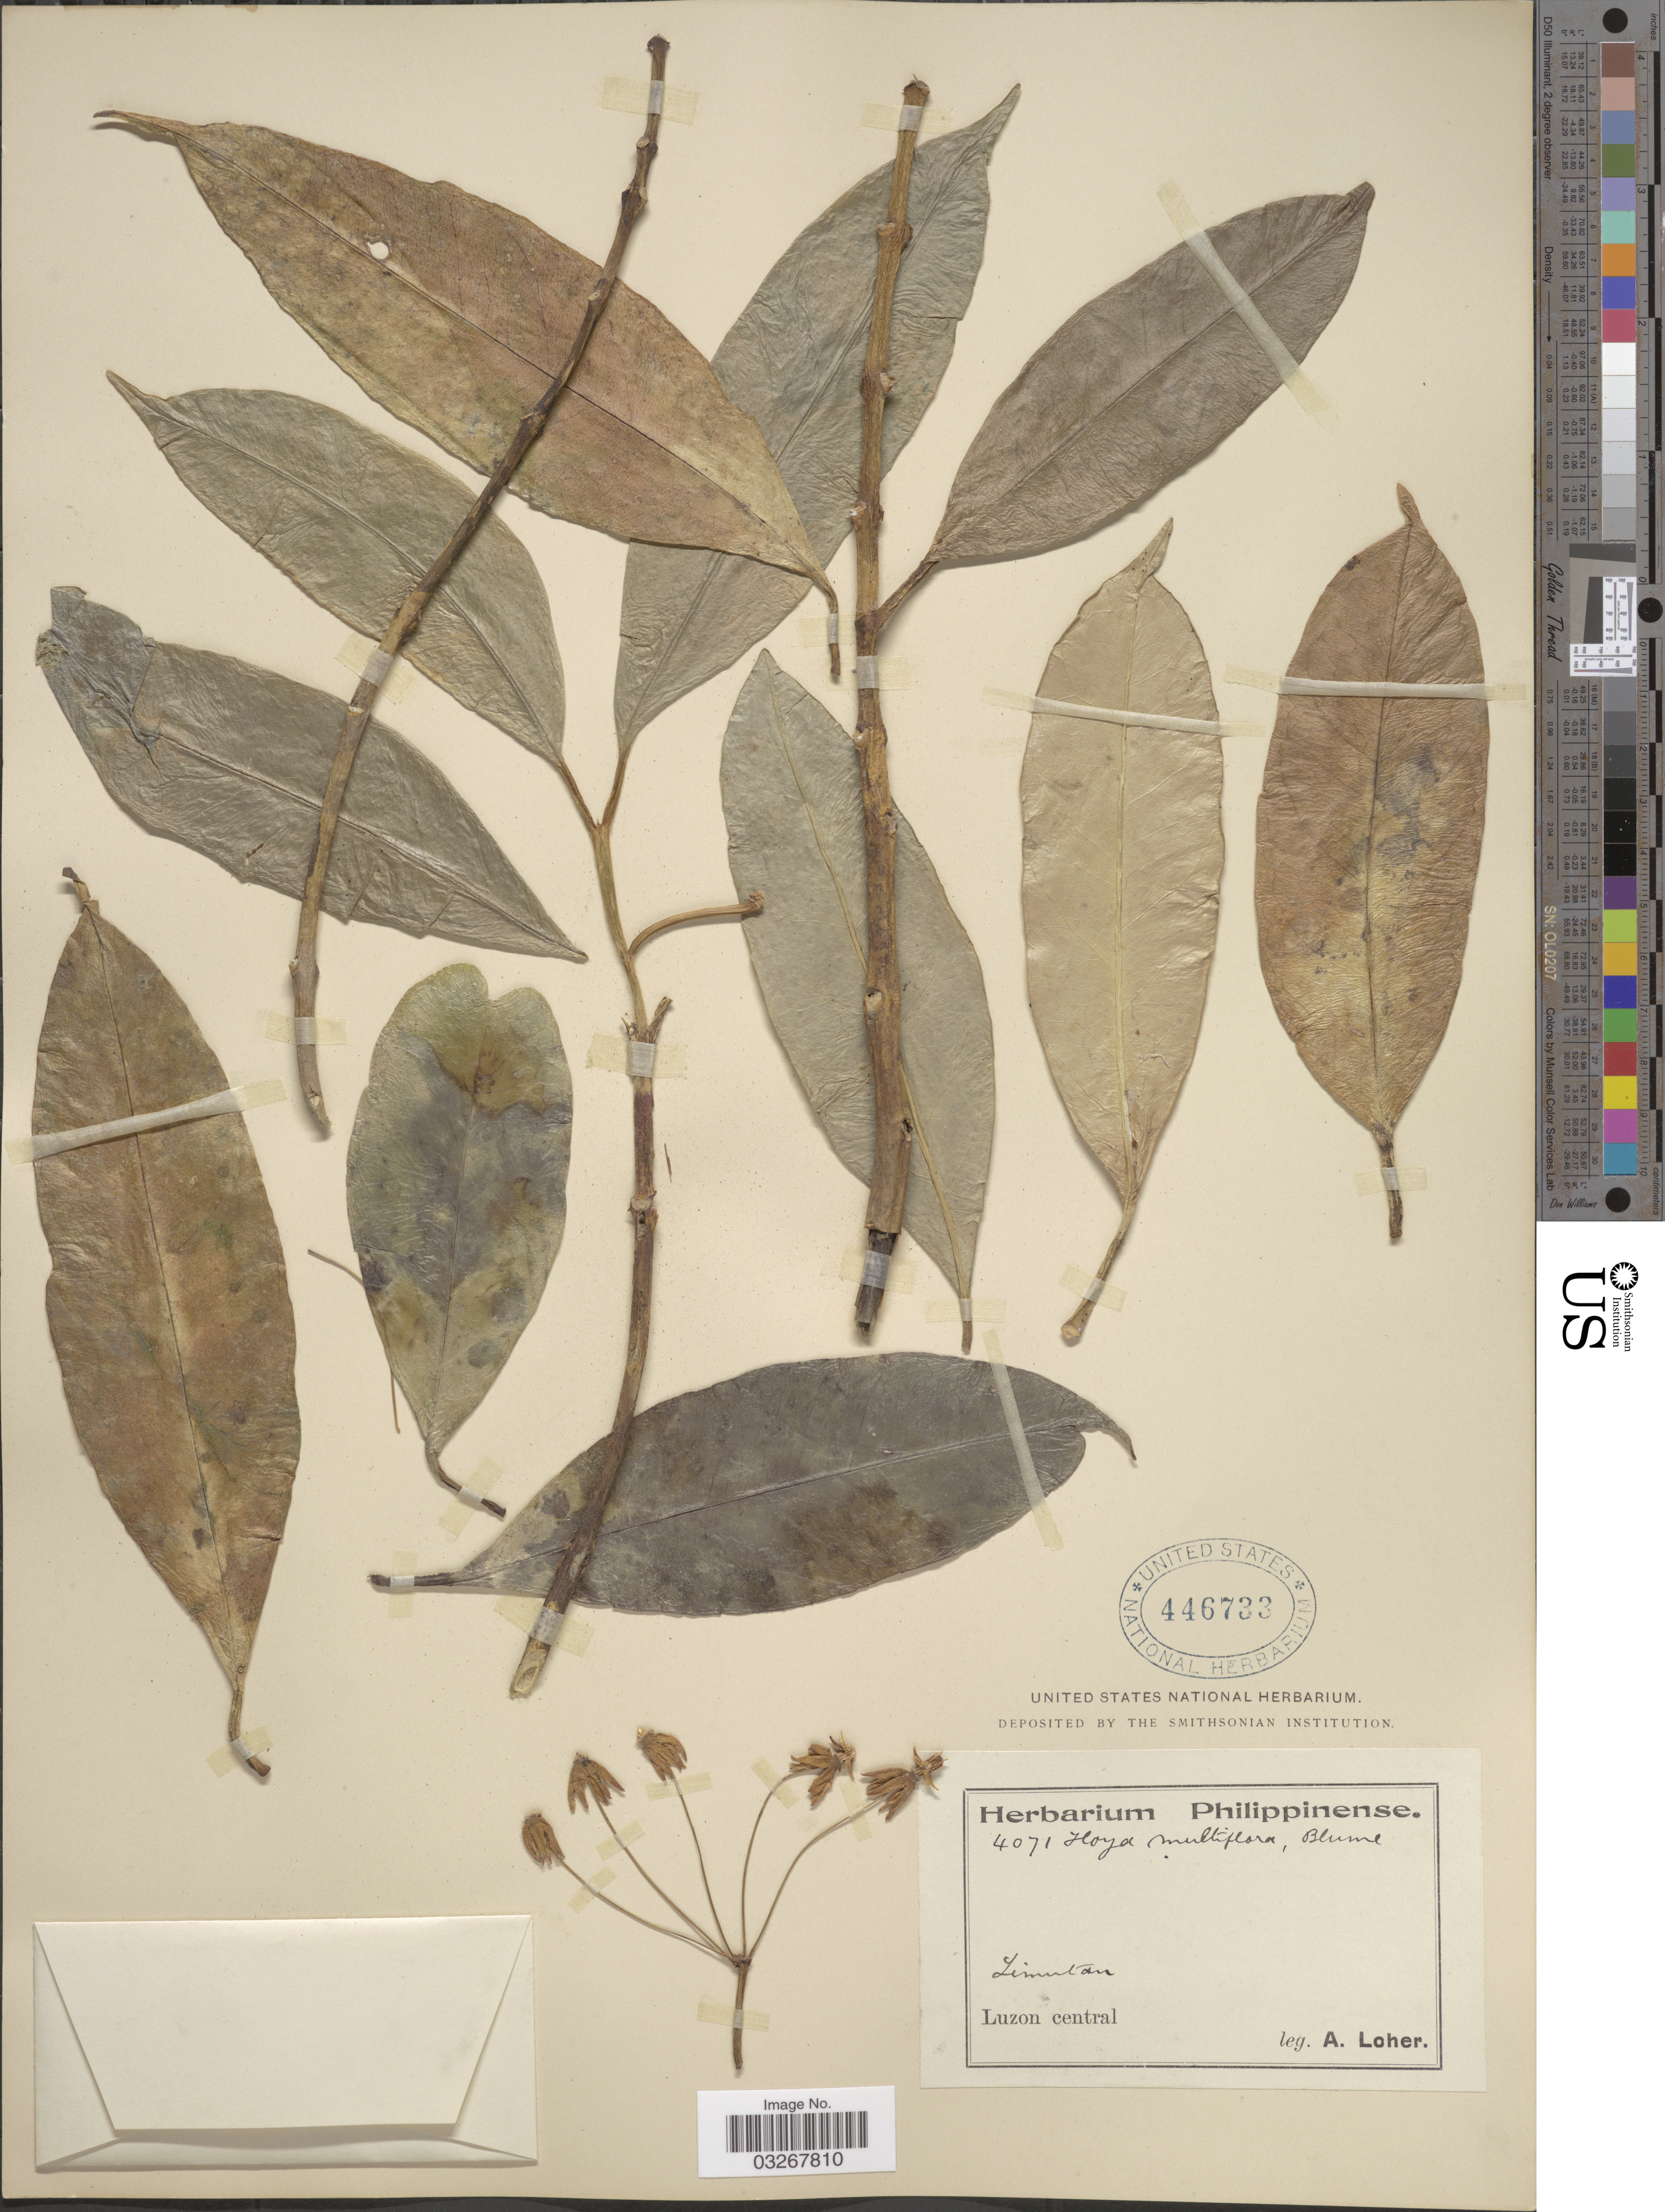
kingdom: Plantae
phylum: Tracheophyta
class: Magnoliopsida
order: Gentianales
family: Apocynaceae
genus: Centrostemma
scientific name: Centrostemma multiflorum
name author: (Blume) Decne.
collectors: A. Loher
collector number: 4071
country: Philippines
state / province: Central Luzon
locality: Limutan. Luzon central.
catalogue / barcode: US 446733